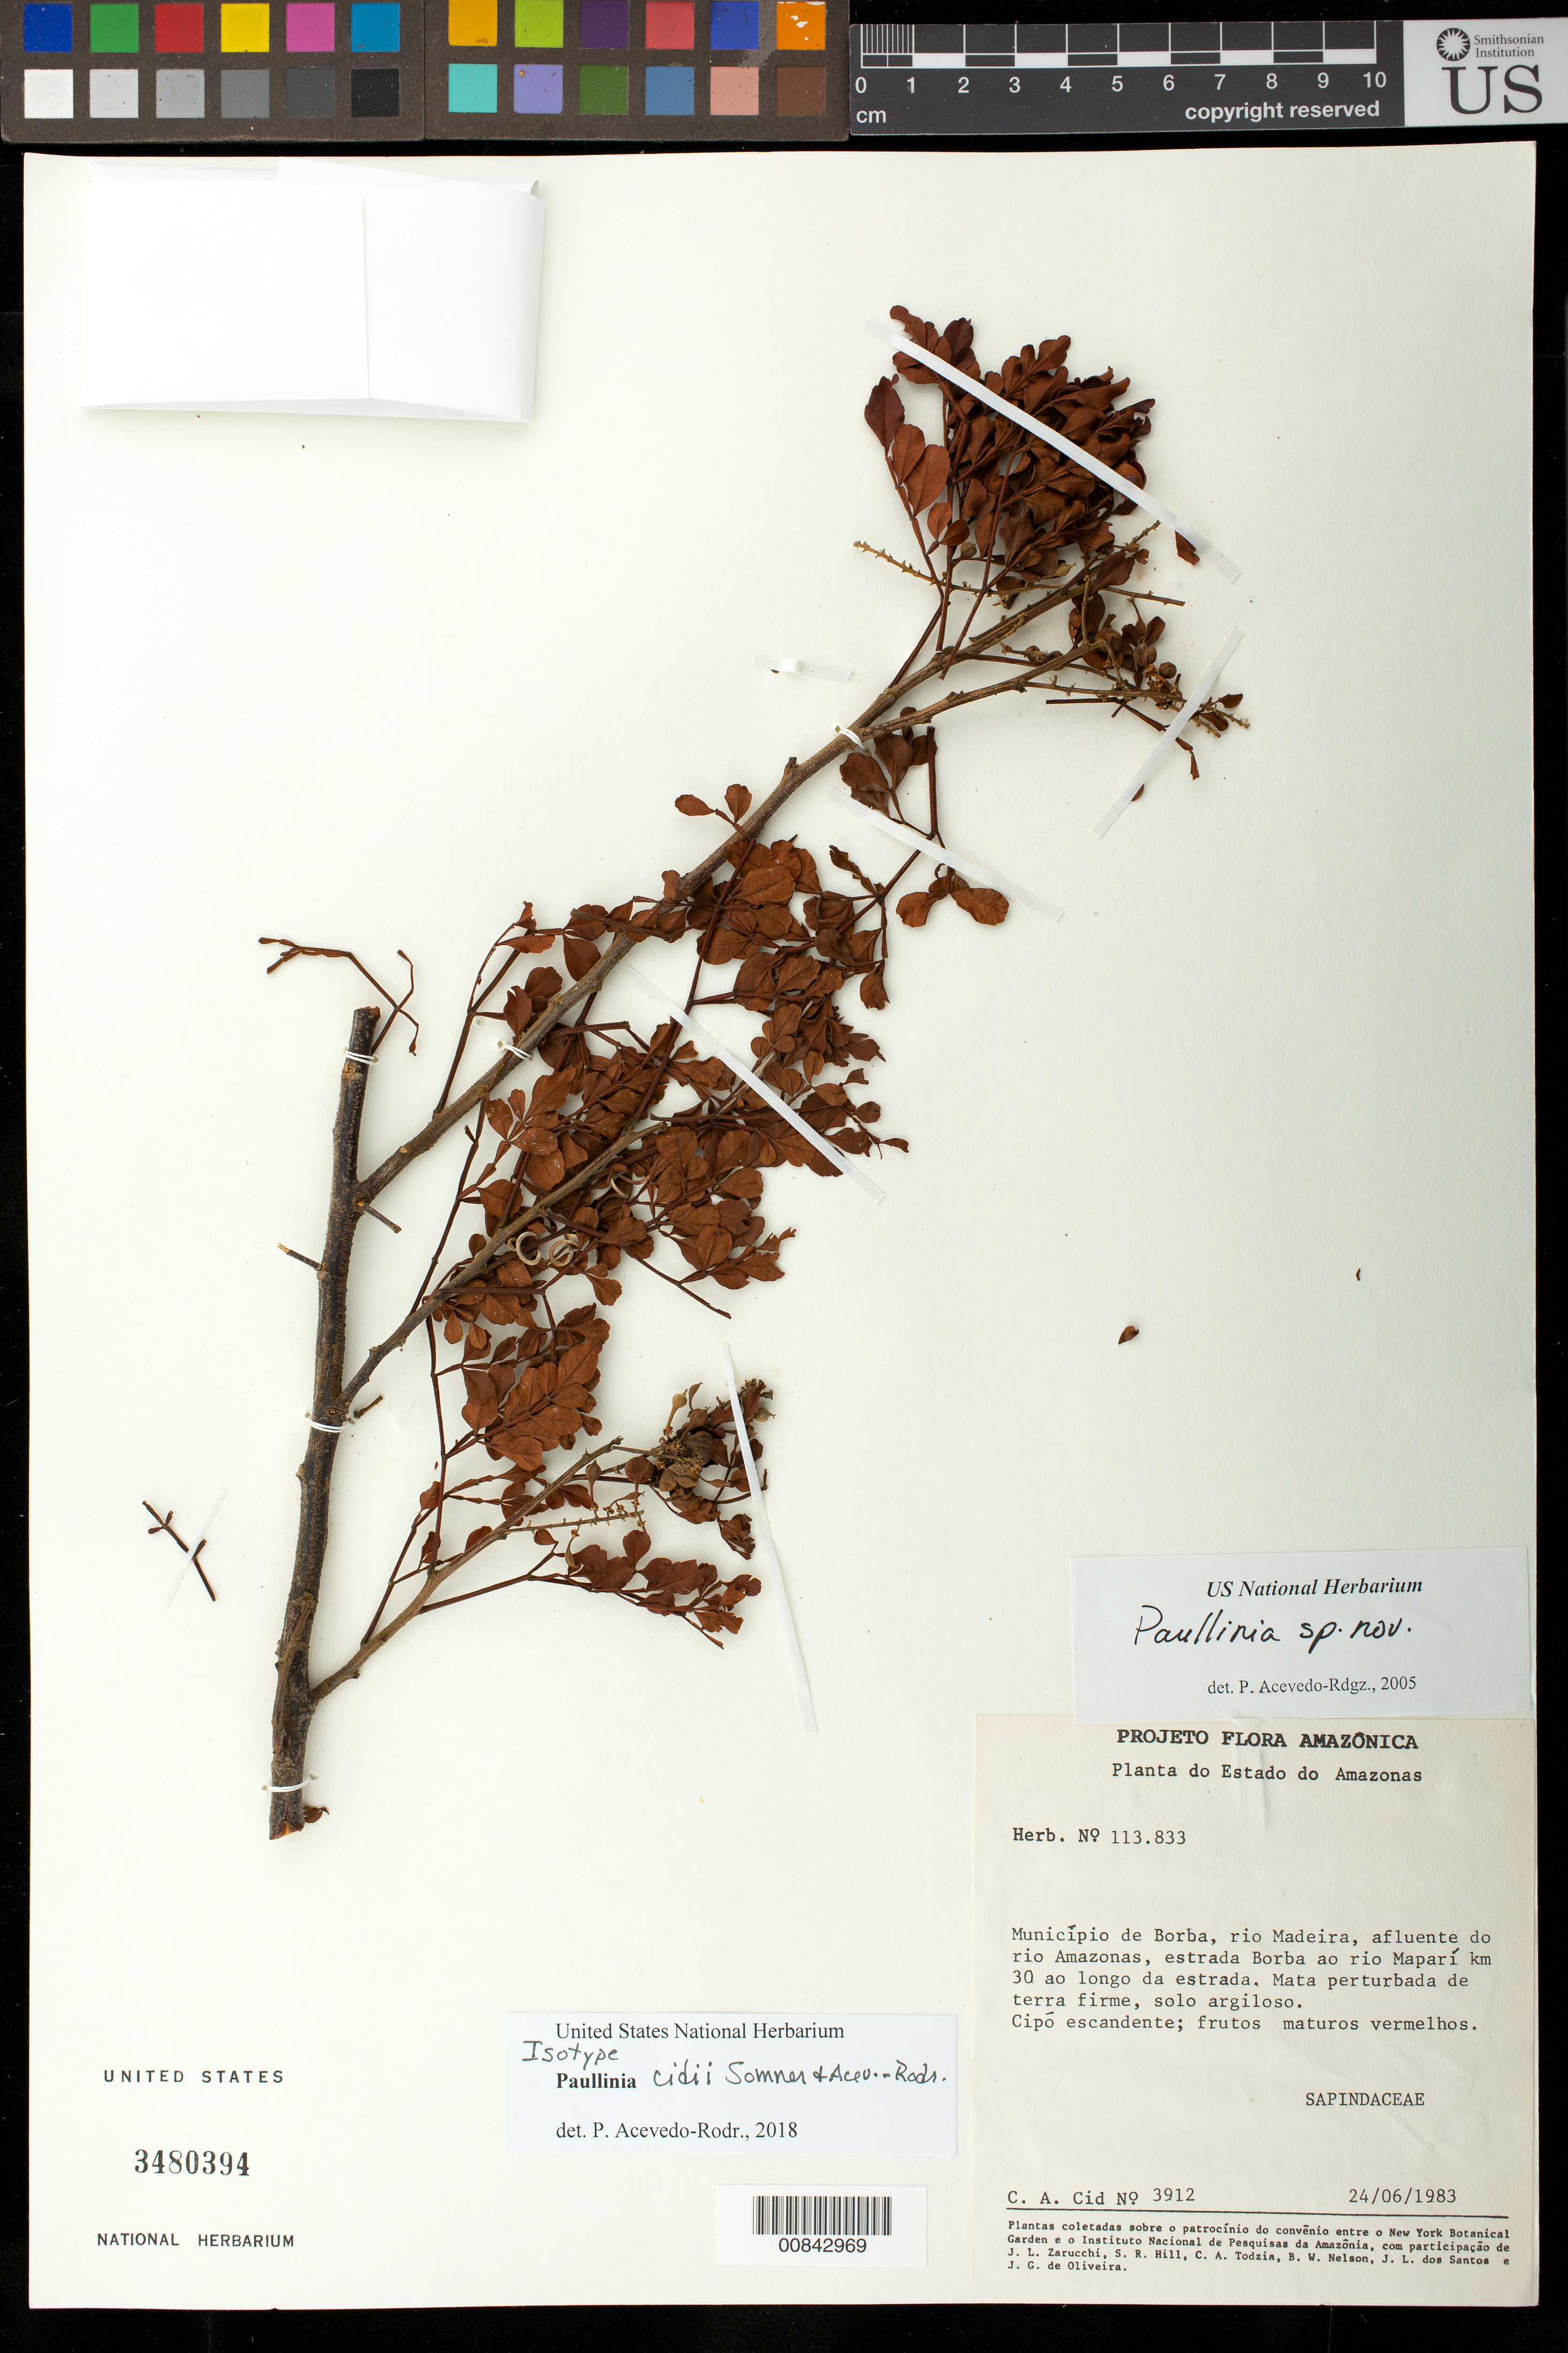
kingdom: Plantae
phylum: Tracheophyta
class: Magnoliopsida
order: Sapindales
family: Sapindaceae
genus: Paullinia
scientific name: Paullinia cidii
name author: Somner & Acev.-Rodr.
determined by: Acevedo-Rodríguez, P., (BOT), Smithsonian Institution - National Museum of Natural History (UNITED STATES)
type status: Isotype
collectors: C. A. Cid Ferreira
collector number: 3912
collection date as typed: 24 Jun 1983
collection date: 1983-06-24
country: Brazil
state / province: Amazonas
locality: Mun. de Borba, Rio Madeira, afluente do Rio Amazonas, estrada Borba ao rio Maparí, km 30 ao longo da estrada.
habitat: Mata perturbada de terra firme, solo argiloso.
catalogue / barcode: US 3480394